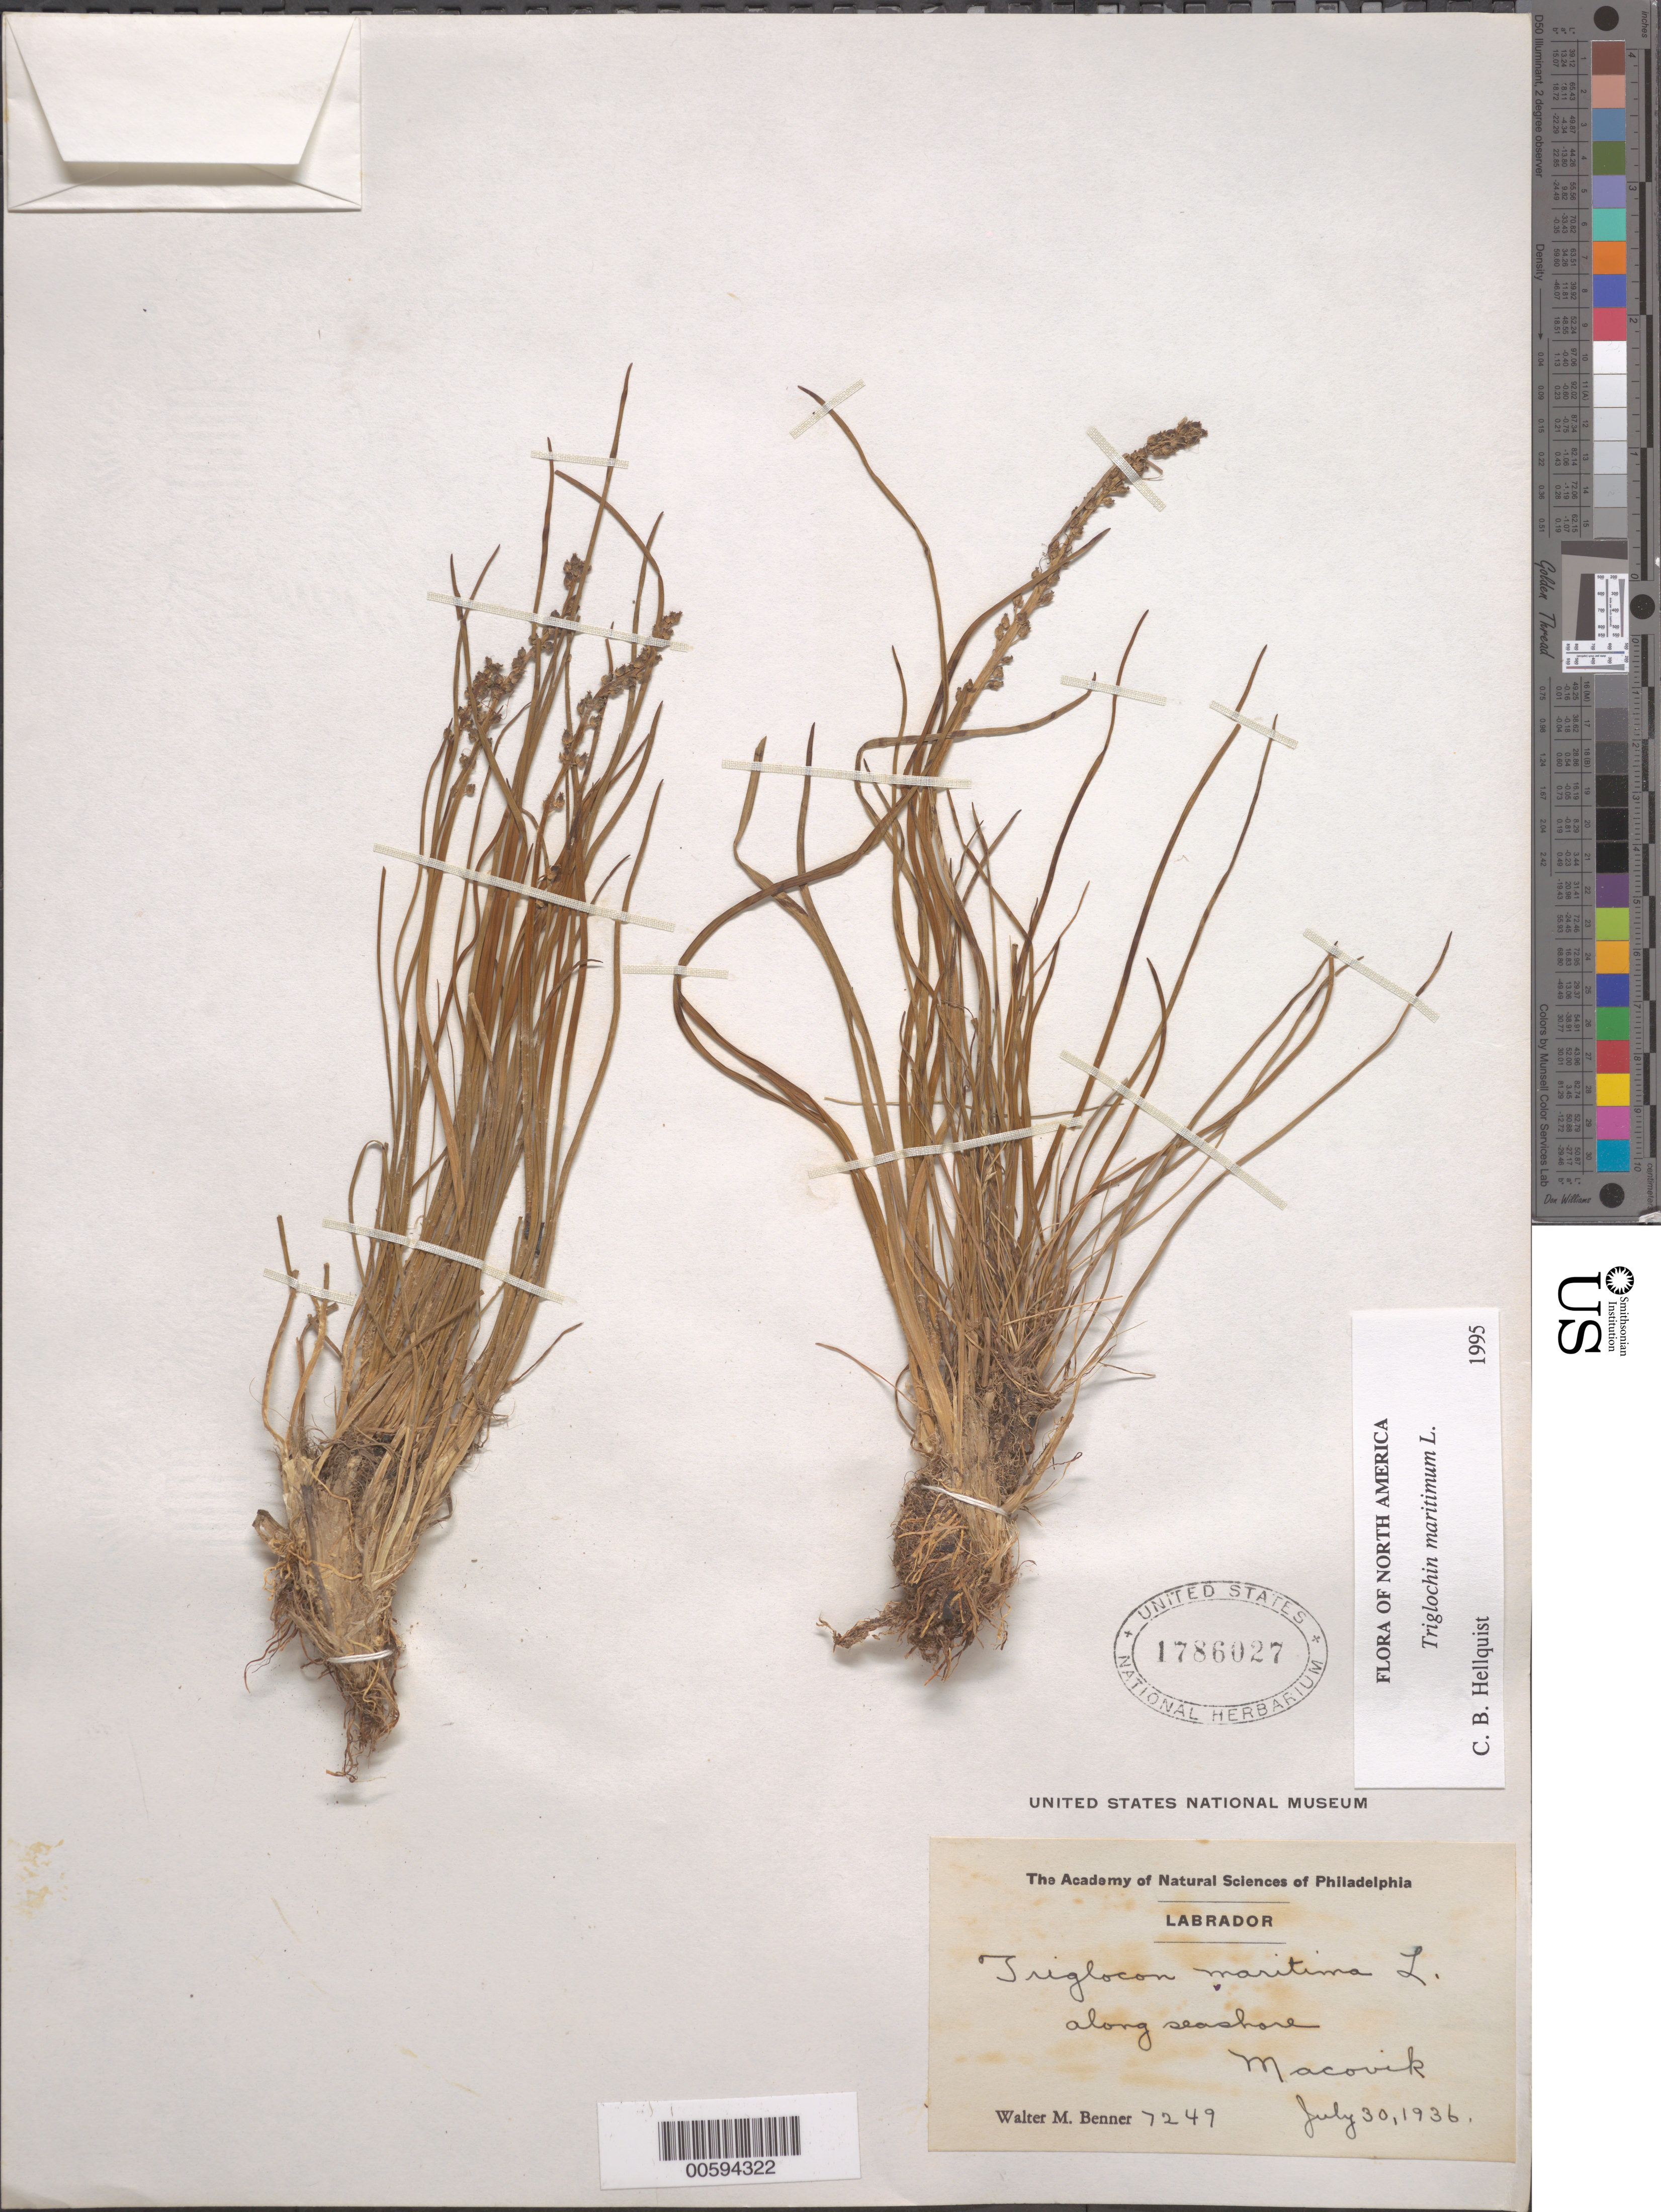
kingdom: Plantae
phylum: Tracheophyta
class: Liliopsida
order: Alismatales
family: Juncaginaceae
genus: Triglochin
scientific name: Triglochin maritima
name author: L.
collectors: W. Benner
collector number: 7249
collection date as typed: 30 Jul 1936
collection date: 1936-07-30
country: Canada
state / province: Newfoundland and Labrador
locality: Labrador, Macovik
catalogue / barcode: US 1786027